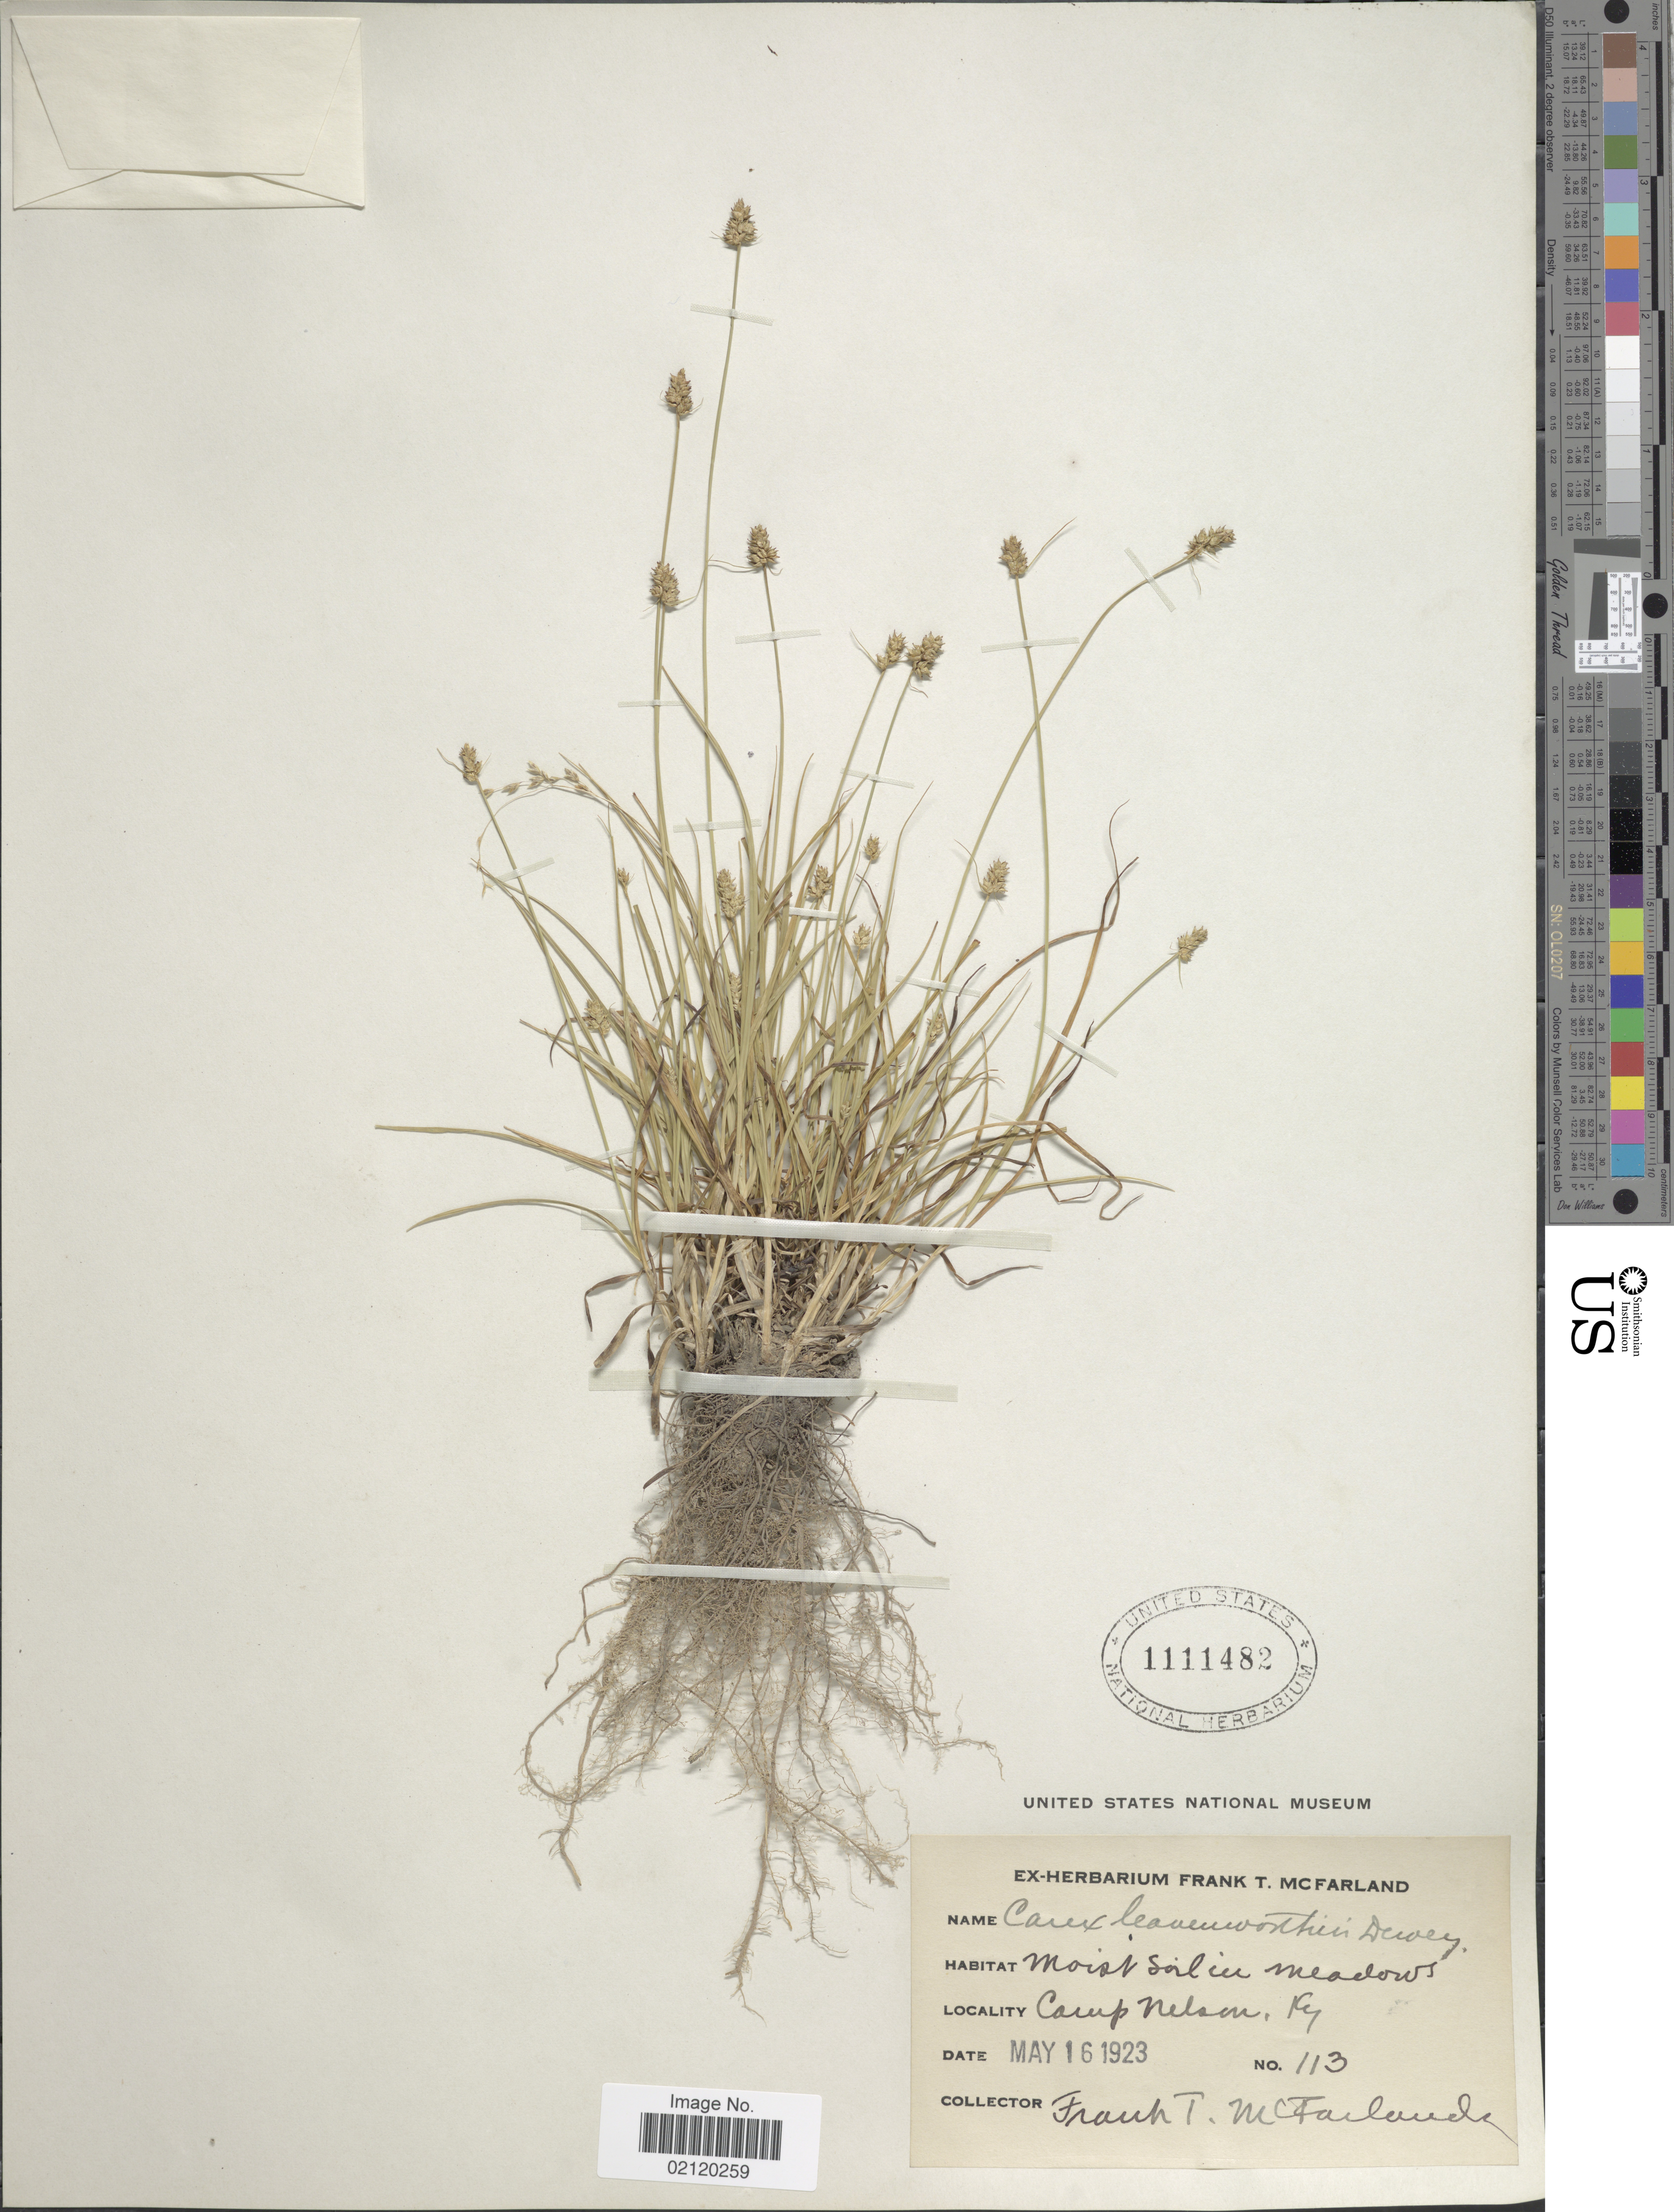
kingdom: Plantae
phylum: Tracheophyta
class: Liliopsida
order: Poales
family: Cyperaceae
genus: Carex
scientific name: Carex leavenworthii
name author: Dewey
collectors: F. McFarland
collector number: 113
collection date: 1923-05-16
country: United States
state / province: Kentucky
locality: Camp Nelson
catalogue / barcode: US 1111482